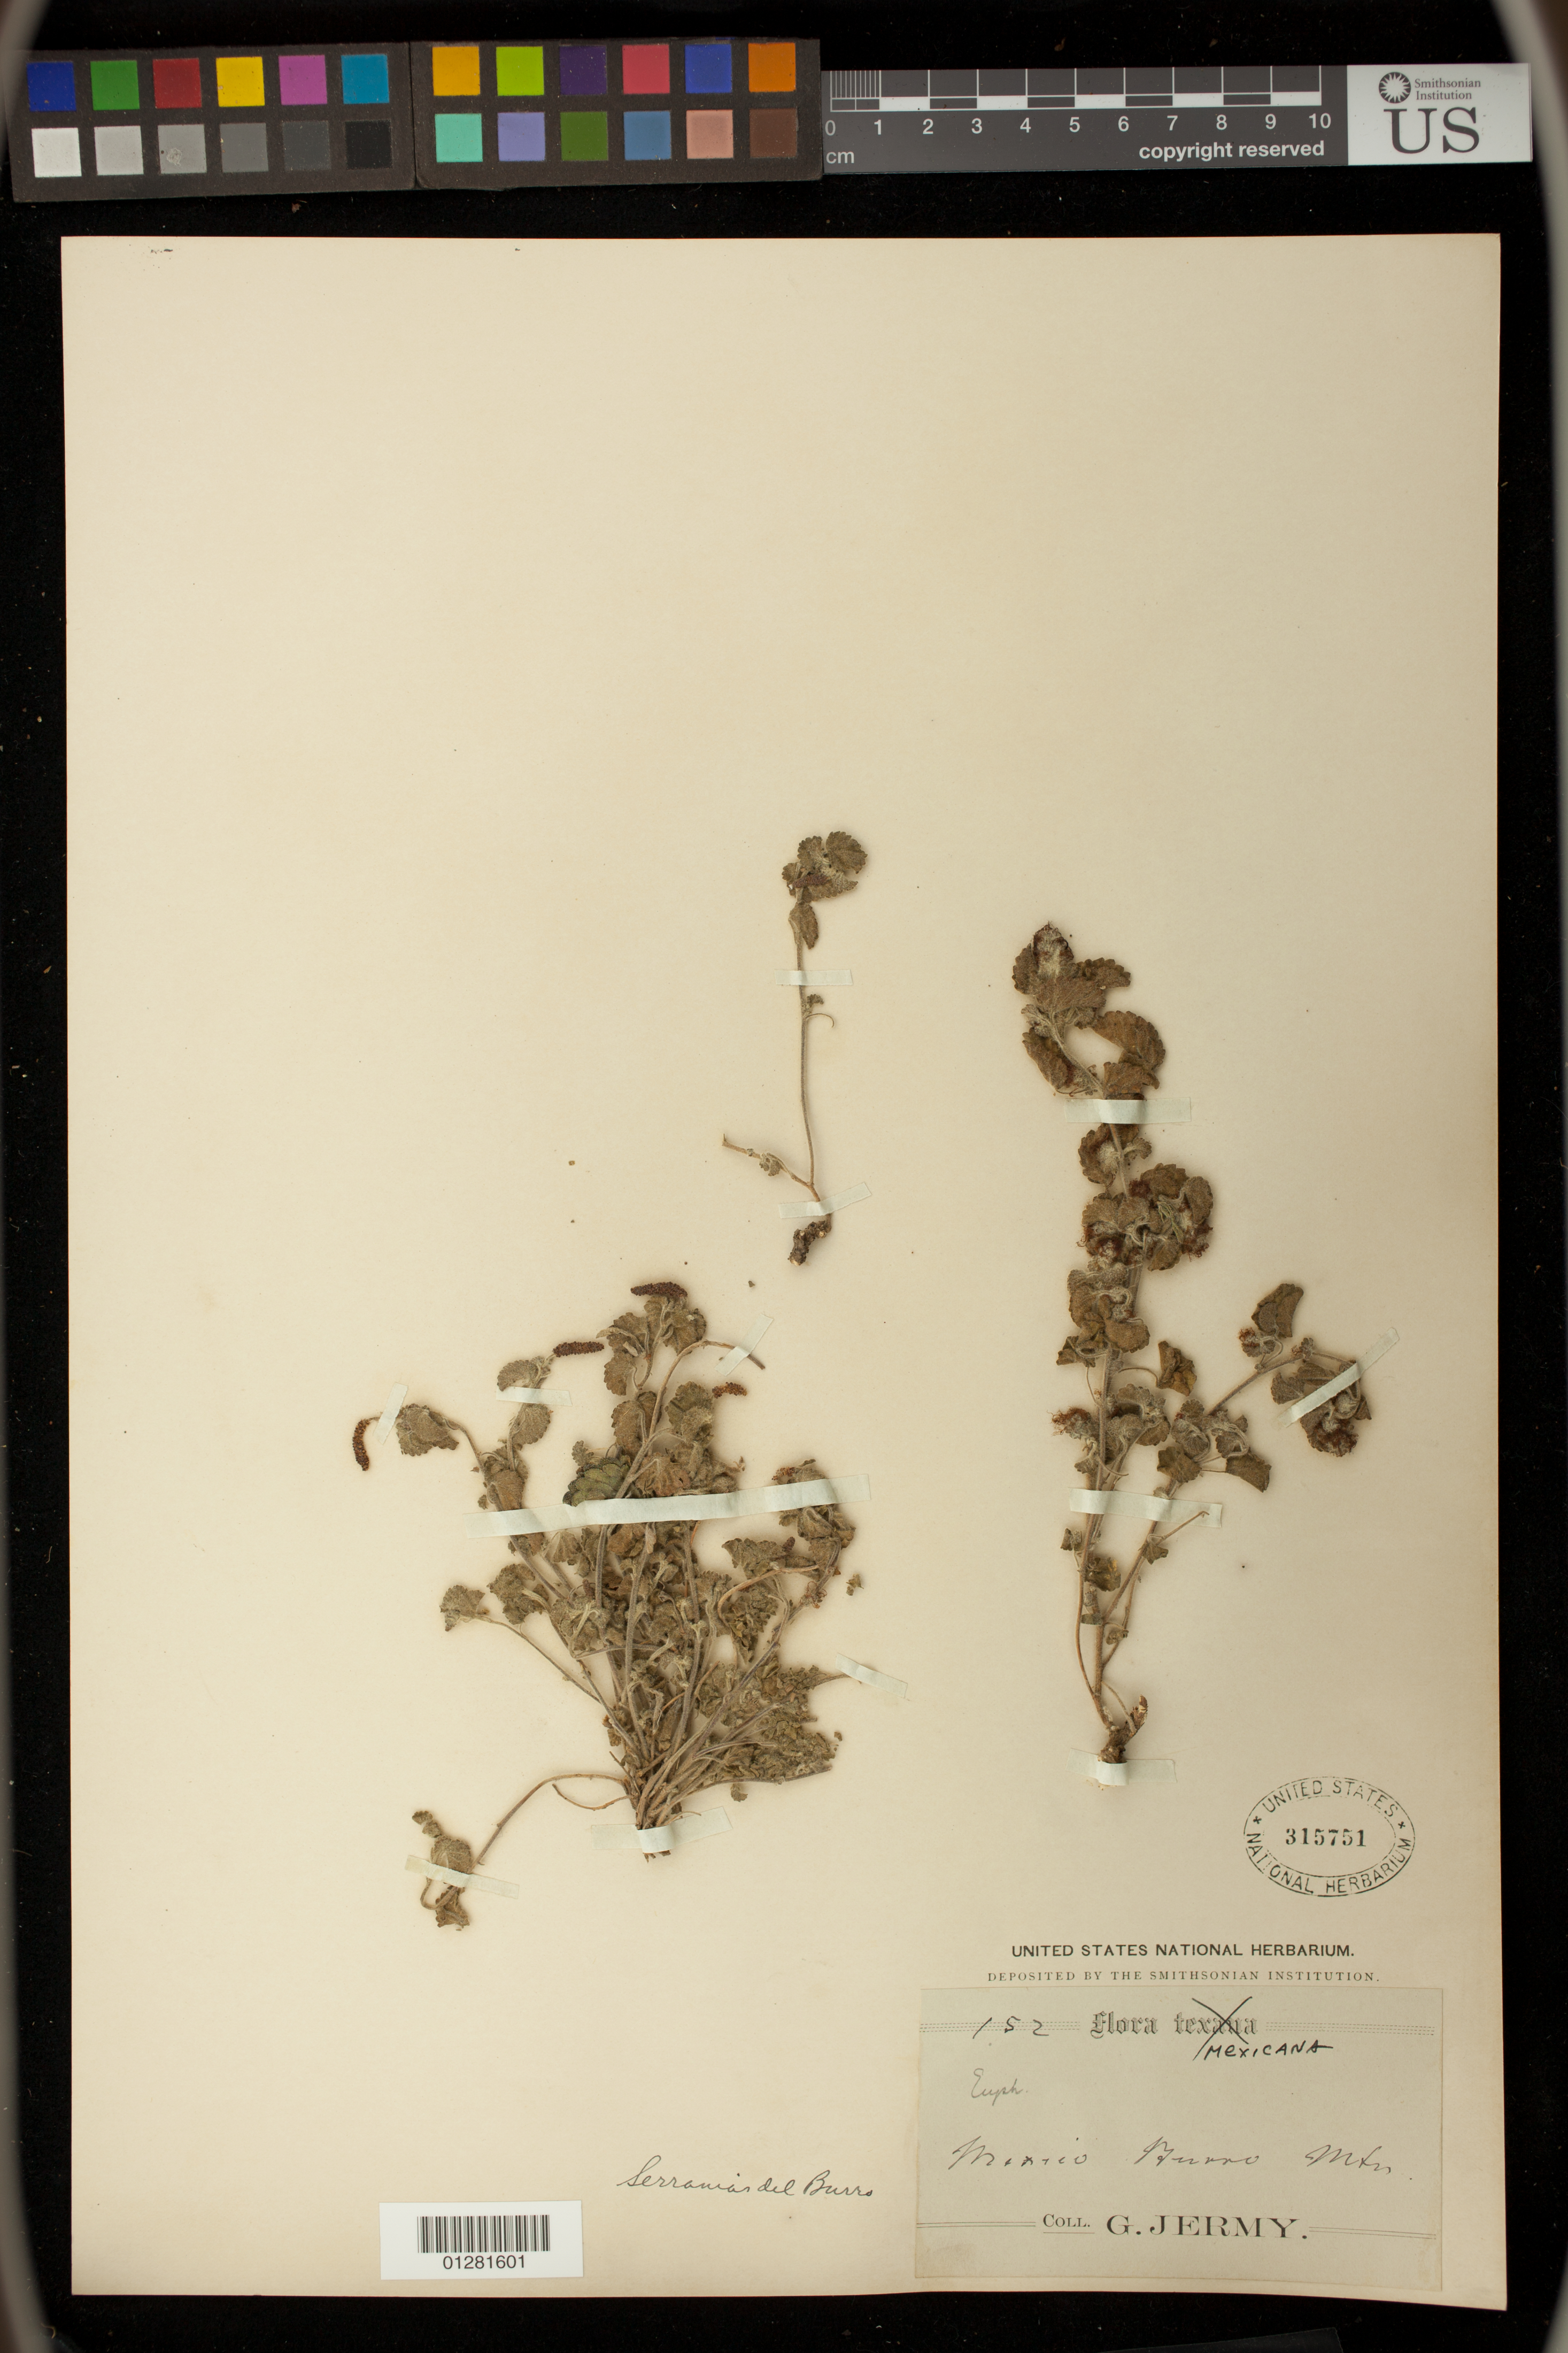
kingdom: Plantae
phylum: Tracheophyta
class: Magnoliopsida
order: Malpighiales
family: Euphorbiaceae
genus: Acalypha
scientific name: Acalypha hederacea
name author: Torr.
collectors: G. Jermy (herb.)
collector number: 152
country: Mexico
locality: Burro Mts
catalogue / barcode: US 315751